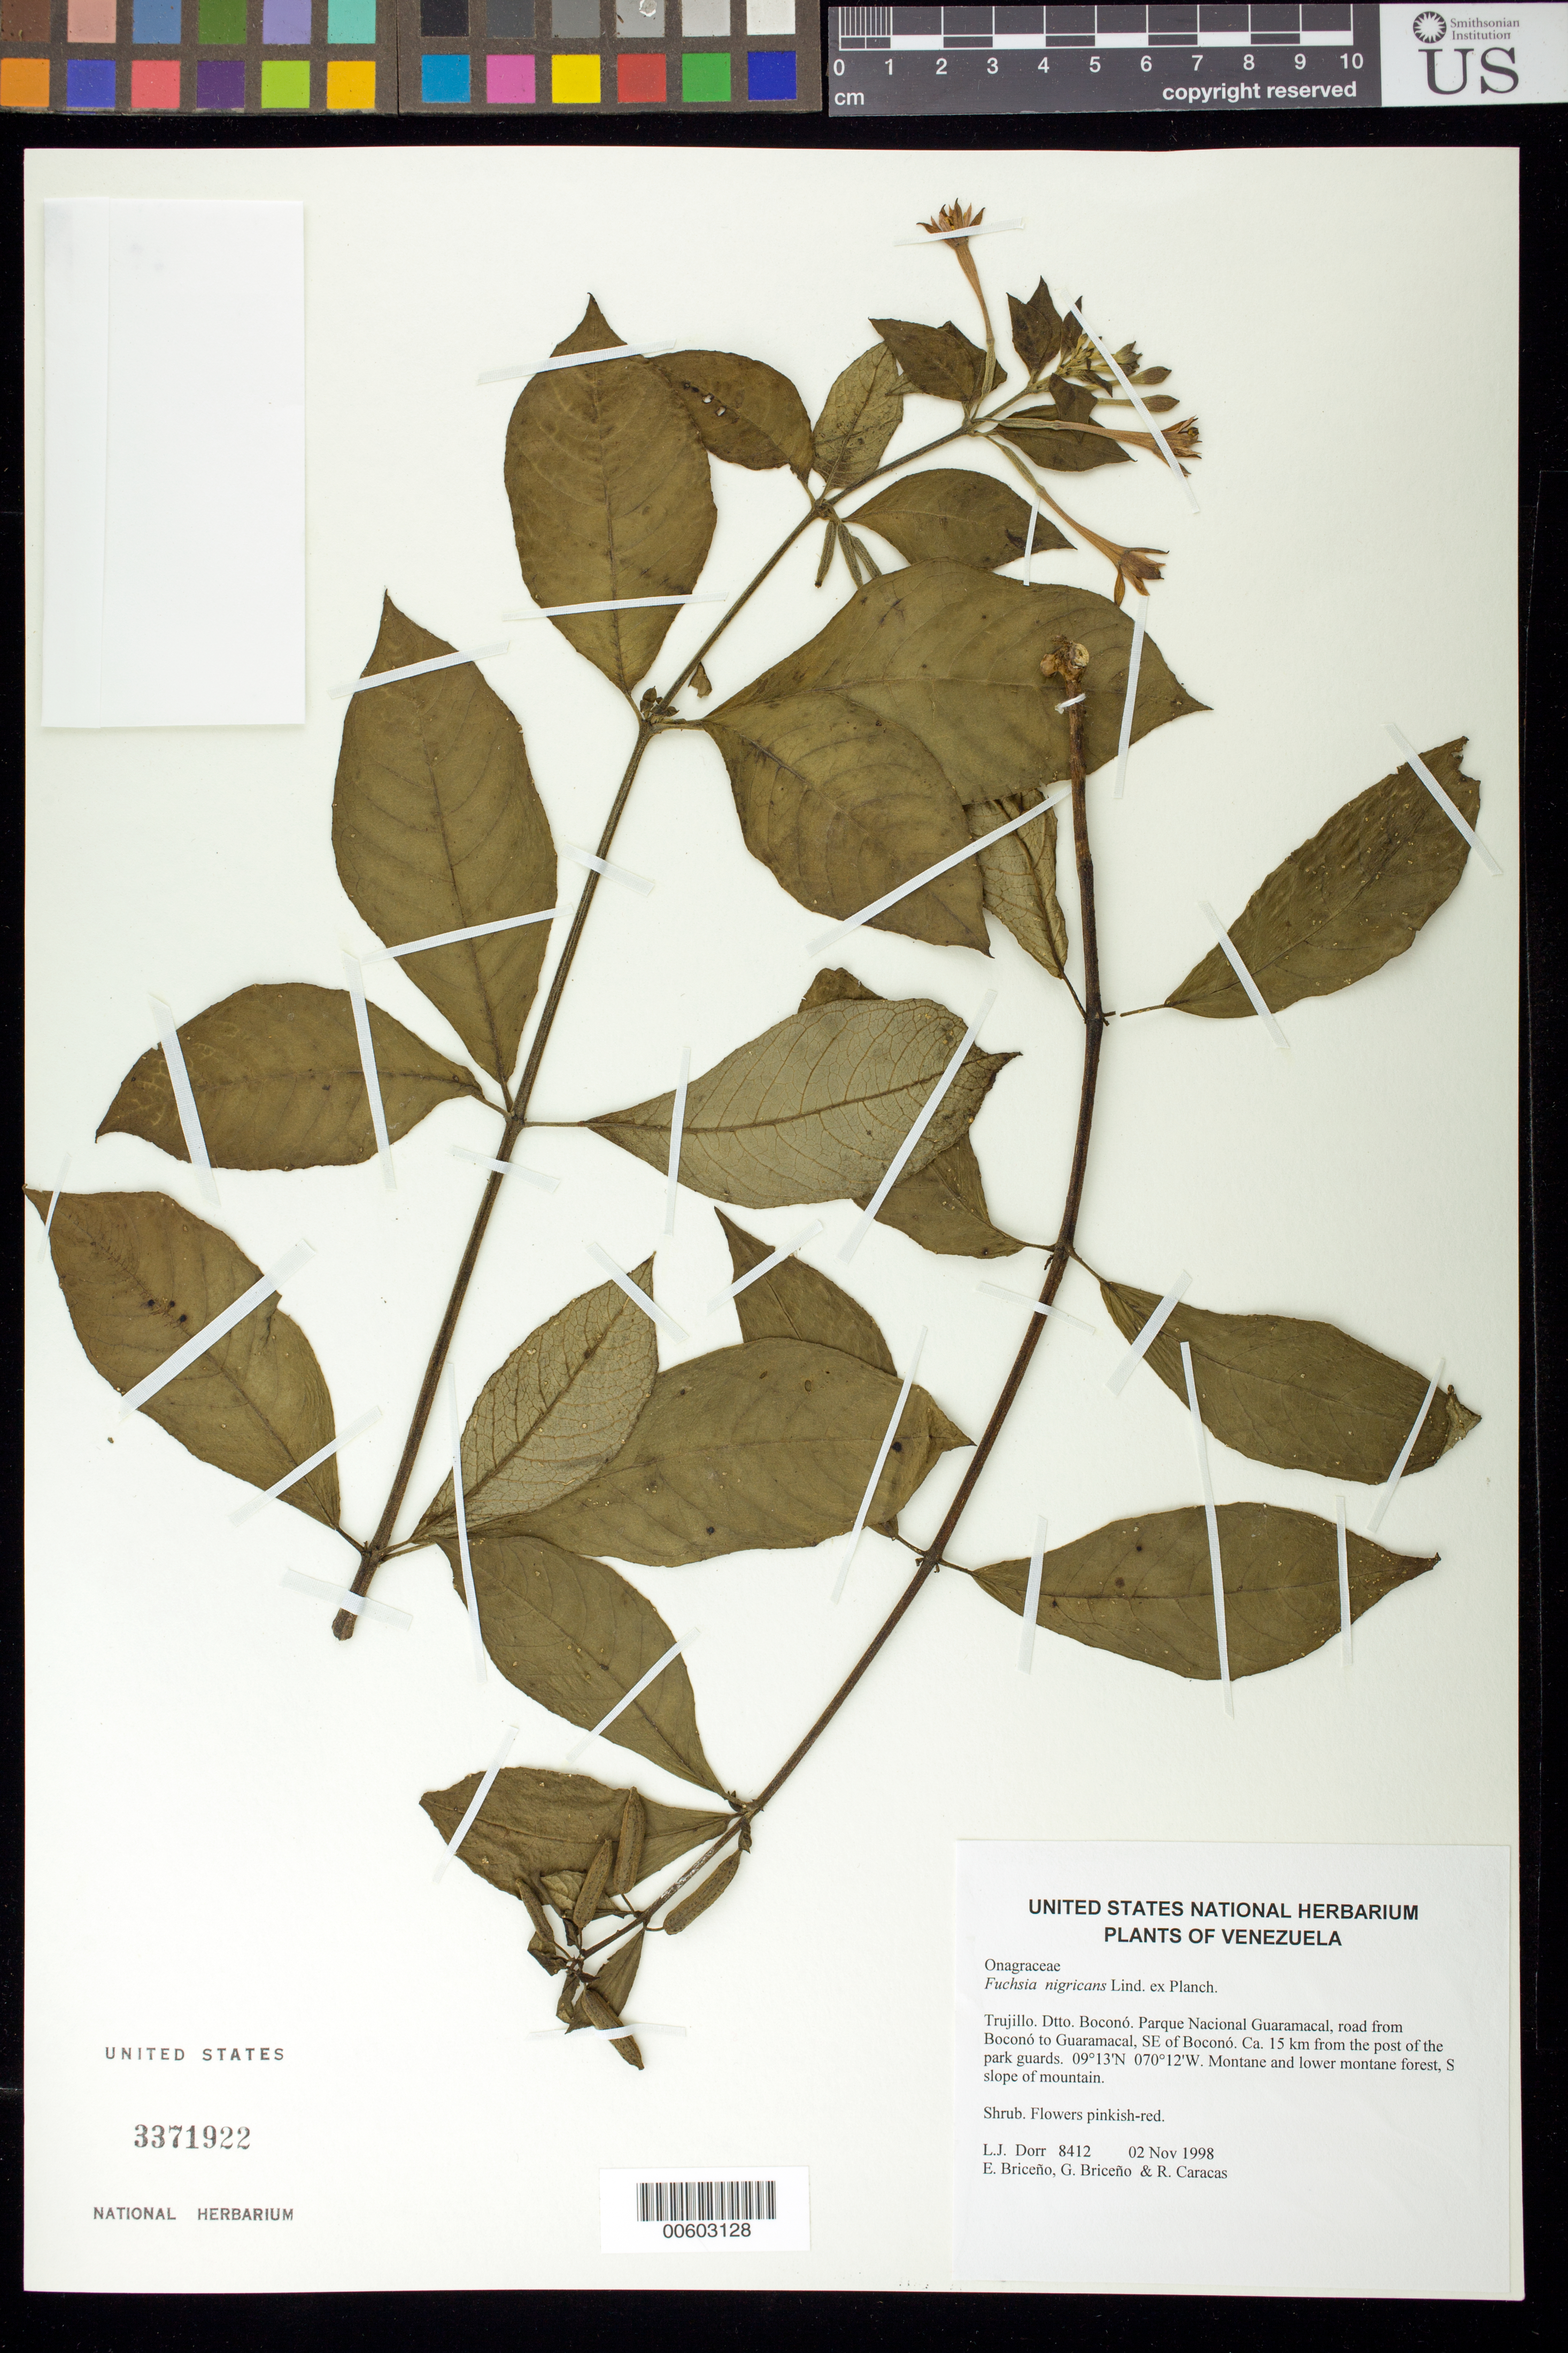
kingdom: Plantae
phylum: Tracheophyta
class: Magnoliopsida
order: Myrtales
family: Onagraceae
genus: Fuchsia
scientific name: Fuchsia nigricans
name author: Linden ex Planch.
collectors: L. J. Dorr, E. Briceño, G. Briceño & R. Caracas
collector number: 8412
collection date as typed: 02 Nov 1998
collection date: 1998-11-02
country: Venezuela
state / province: Trujillo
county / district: Boconó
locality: Parque Nacional Guaramacal, road from Boconó to Guaramacal, SE of Boconó, ca. 15 km from the post of the park guards.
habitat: Montane and lower montane forest, S slope of mountain.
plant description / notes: COL, CTES, PORT, TEX, US, WIS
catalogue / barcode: US 3371922